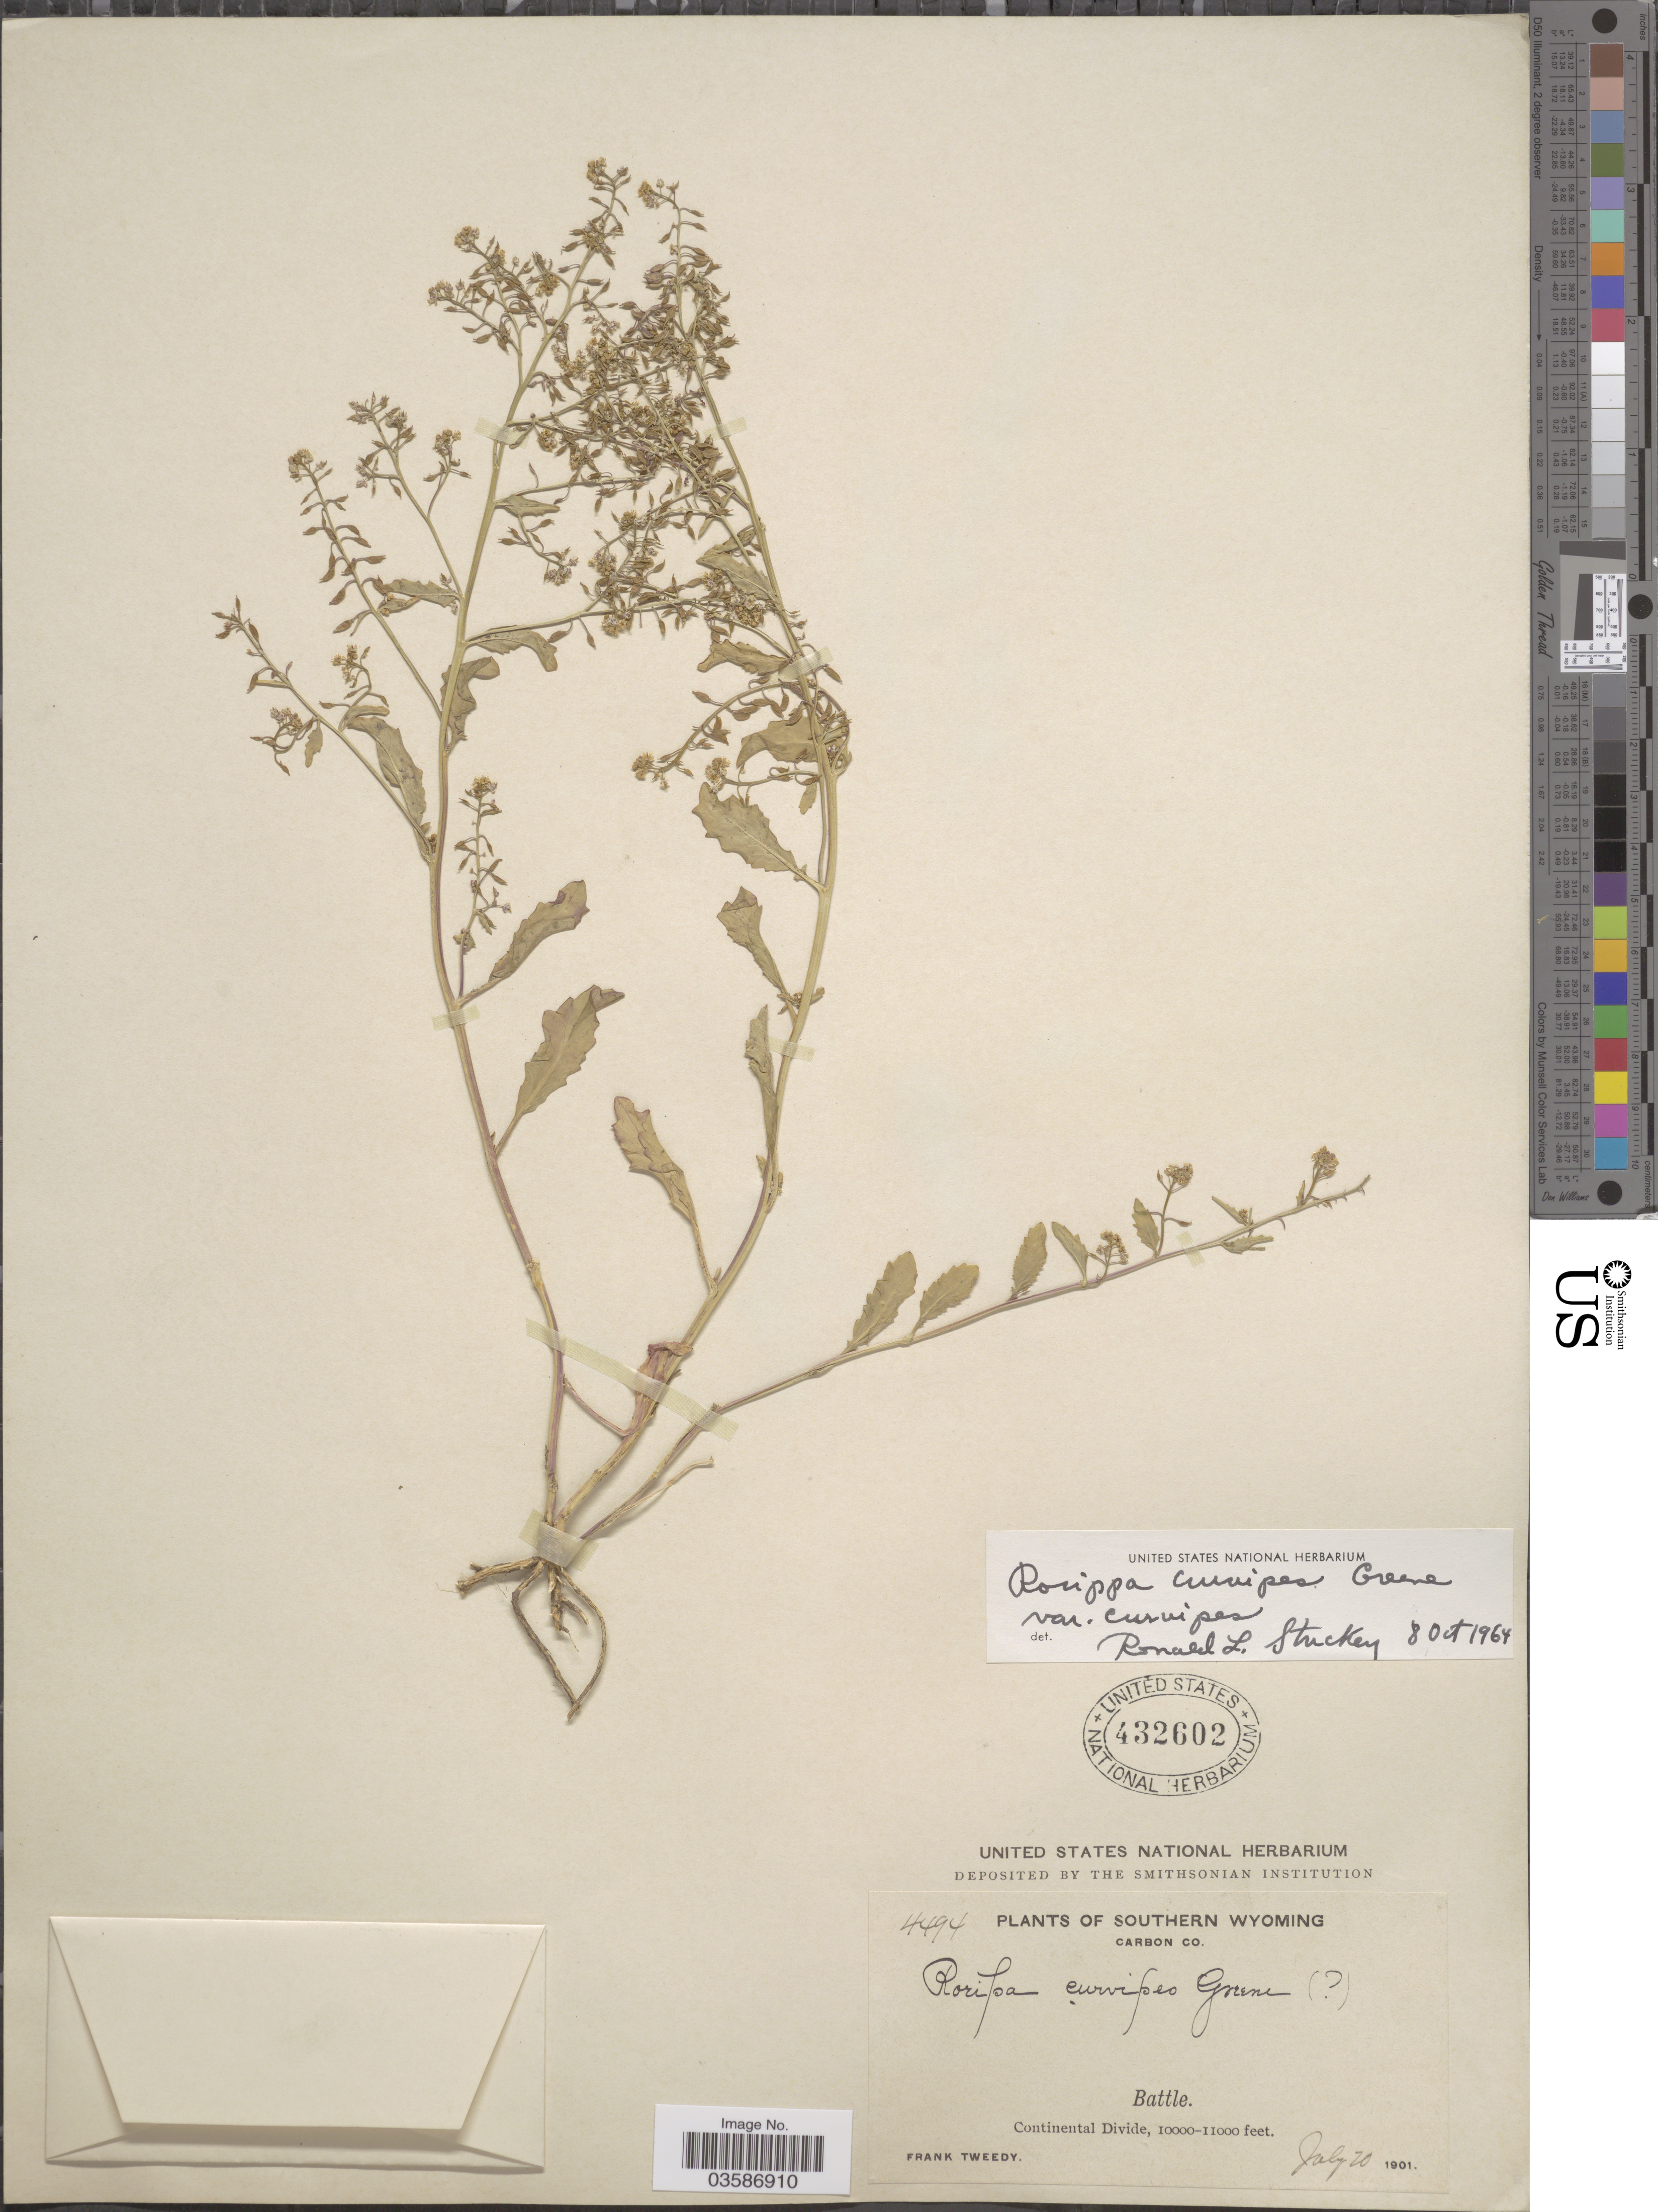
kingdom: Plantae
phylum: Tracheophyta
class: Magnoliopsida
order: Brassicales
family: Brassicaceae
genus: Rorippa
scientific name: Rorippa curvipes var. curvipes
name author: Greene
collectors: F. Tweedy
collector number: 4494*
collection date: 1901-07-20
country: United States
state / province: Wyoming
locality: Southern Wyoming. Carbon Co. Battle. Continental Divide.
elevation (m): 3048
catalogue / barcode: US 432602